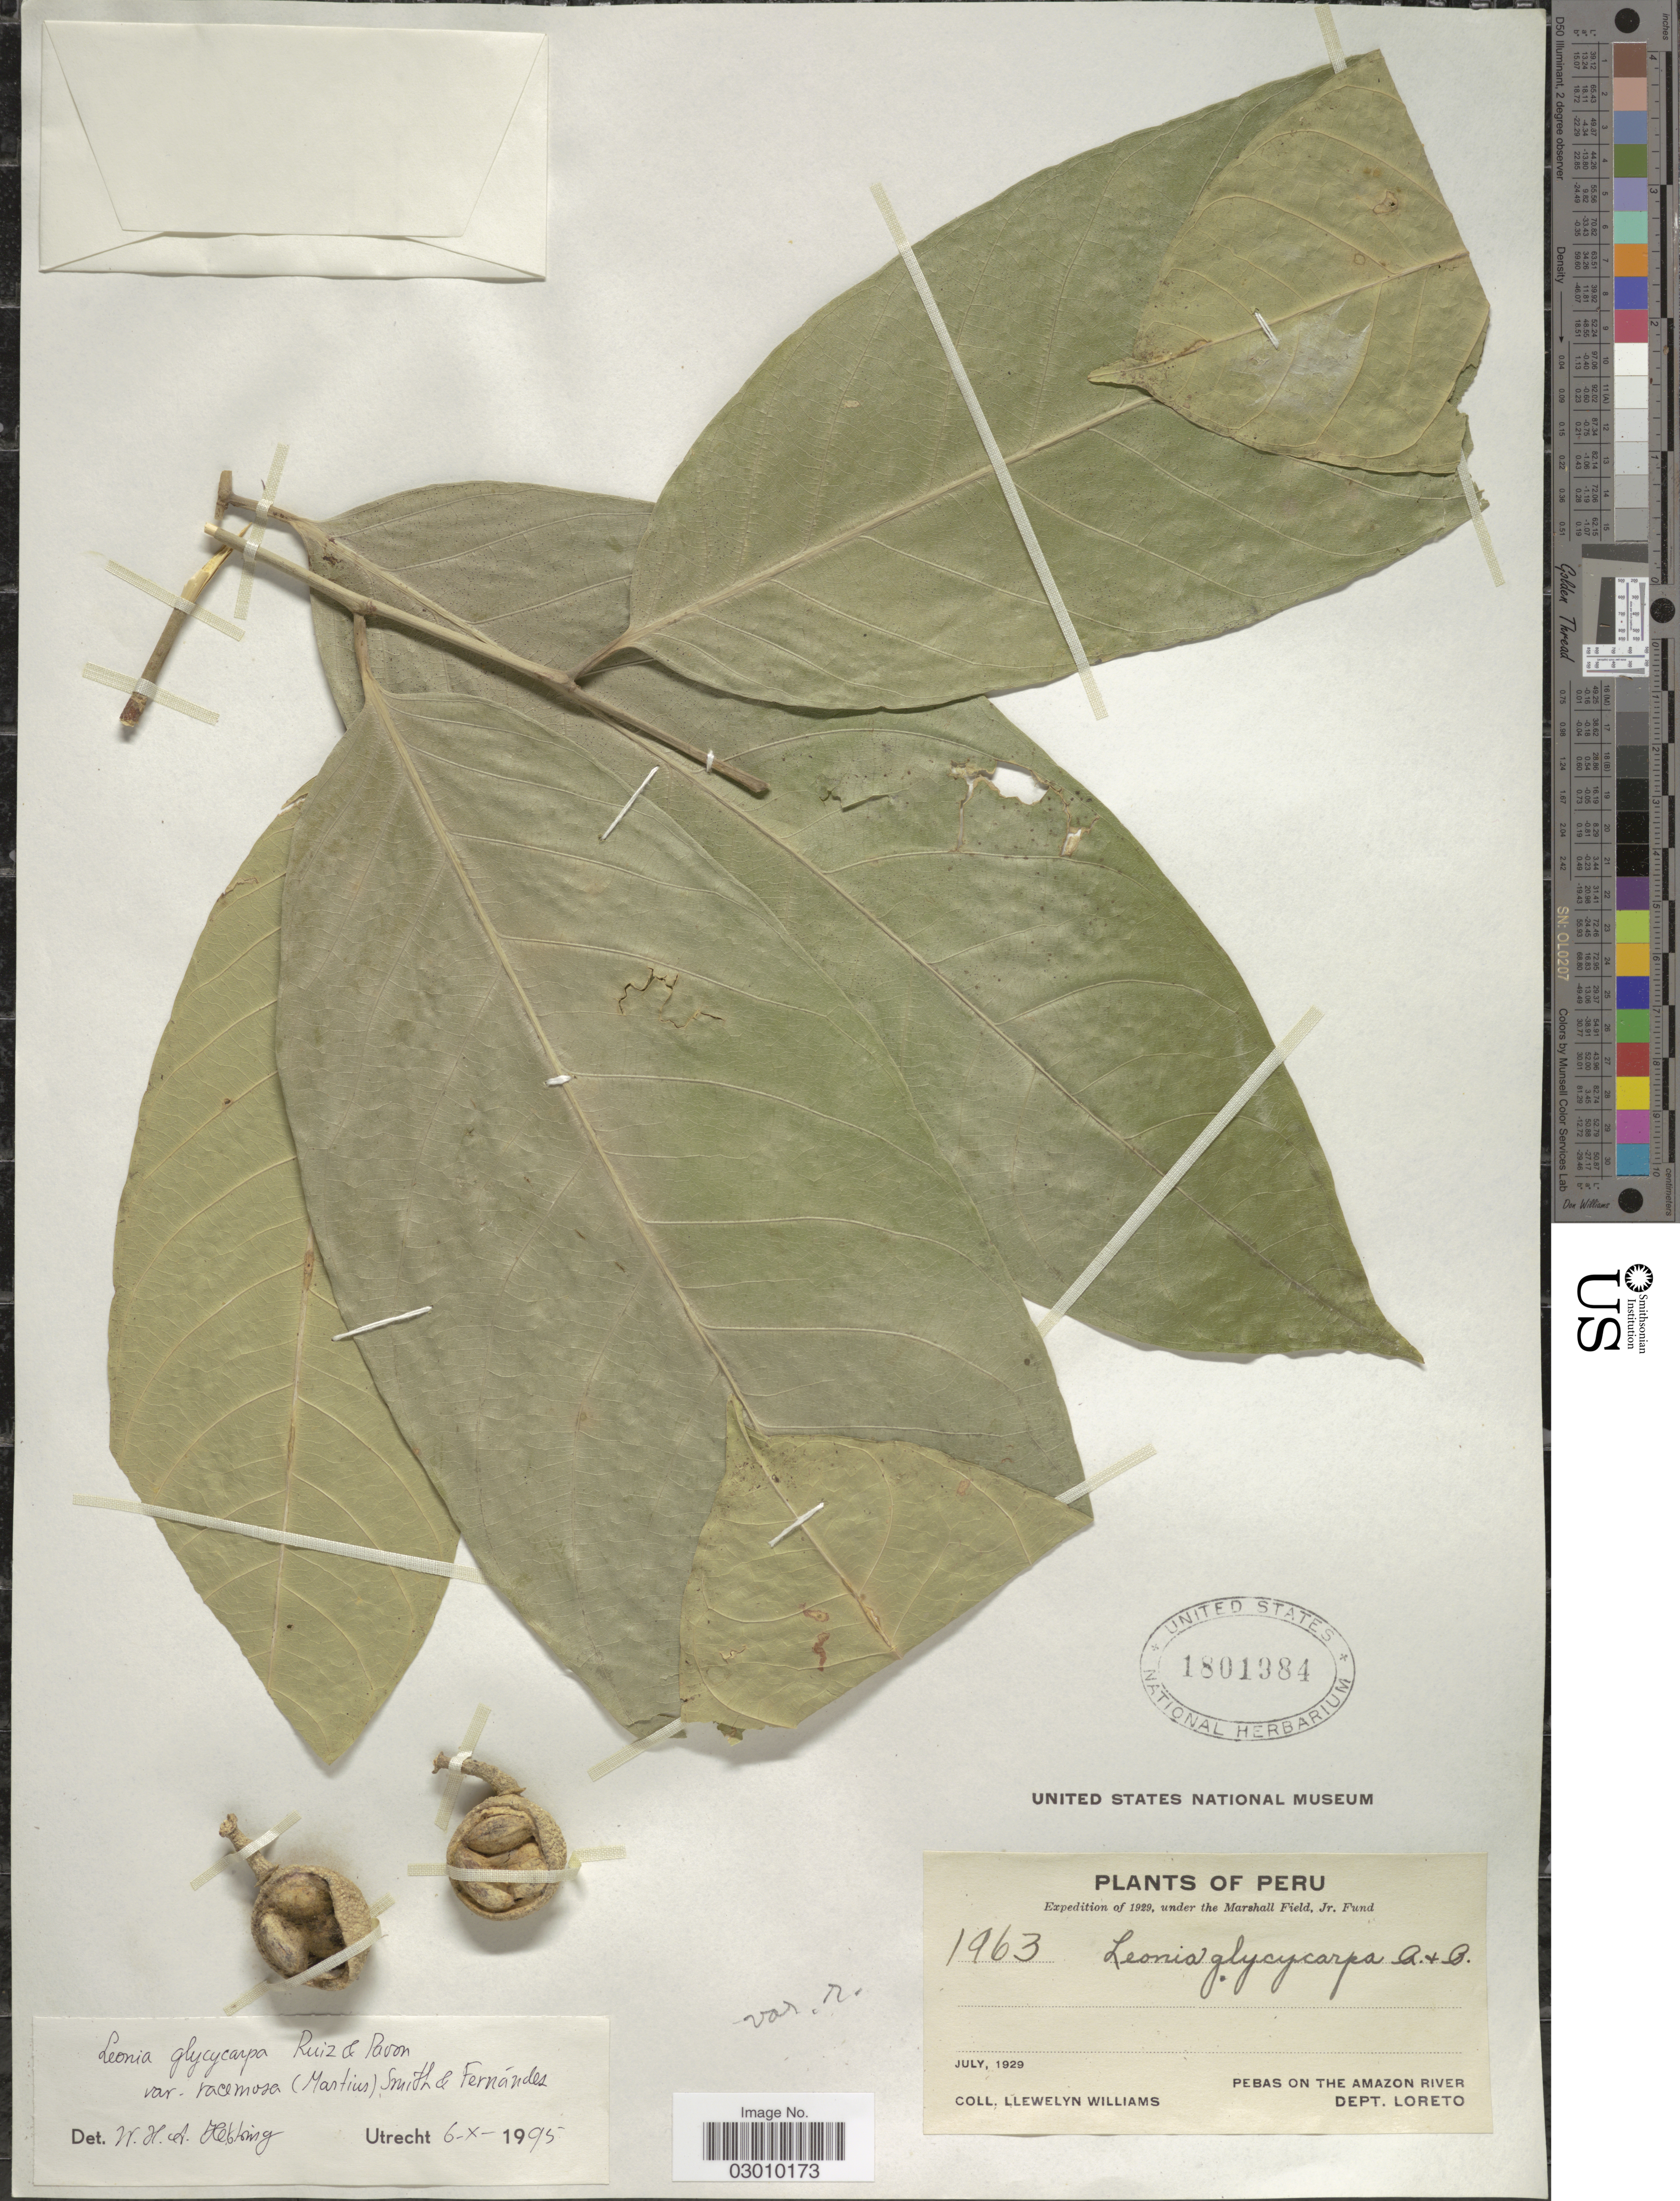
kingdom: Plantae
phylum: Tracheophyta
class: Magnoliopsida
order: Malpighiales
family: Violaceae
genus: Leonia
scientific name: Leonia glycycarpa var. racemosa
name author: (Mart.) L.B. Sm. & A. Fernández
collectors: Ll. Williams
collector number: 1963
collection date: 1929-07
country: Peru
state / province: Loreto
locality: Pebas on the Amazon River. Dept. Loreto.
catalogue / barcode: US 1801984